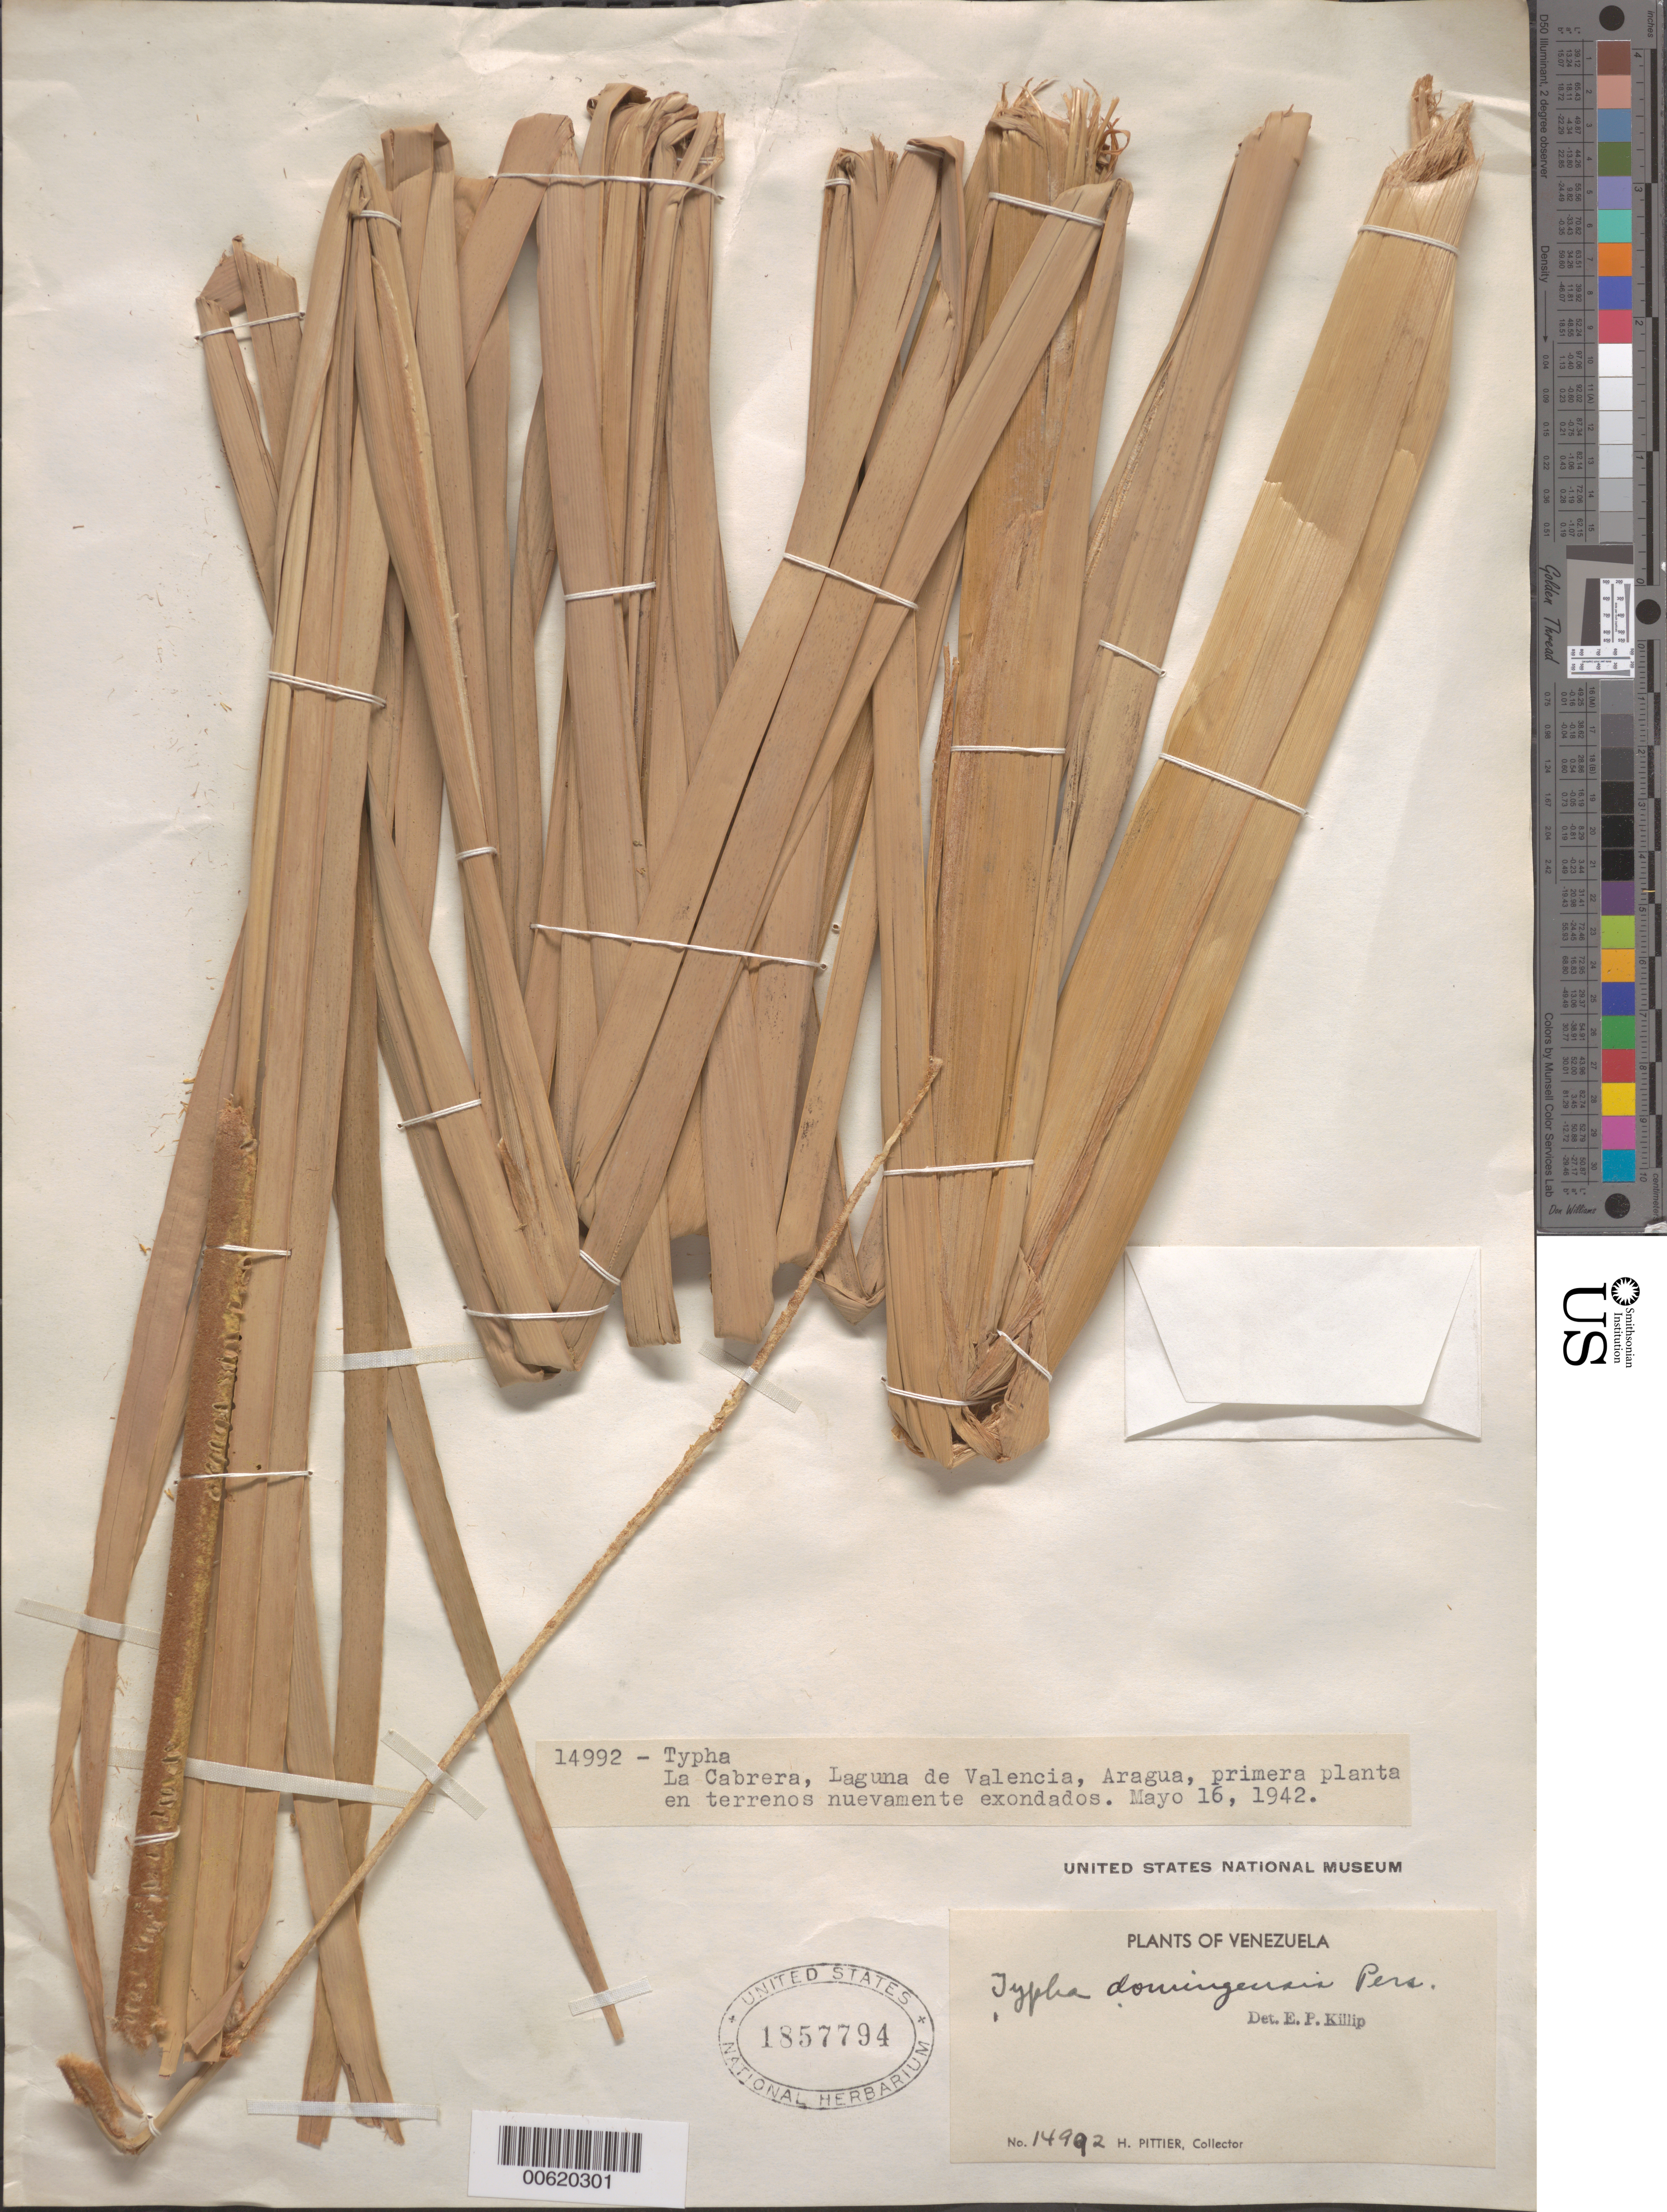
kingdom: Plantae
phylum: Tracheophyta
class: Liliopsida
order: Poales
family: Typhaceae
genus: Typha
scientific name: Typha domingensis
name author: Pers.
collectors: H. F. Pittier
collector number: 14992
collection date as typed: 16 May 1942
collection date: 1942-05-16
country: Venezuela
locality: La Cabrera, Laguna de Valencia, Aragua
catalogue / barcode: US 1857794